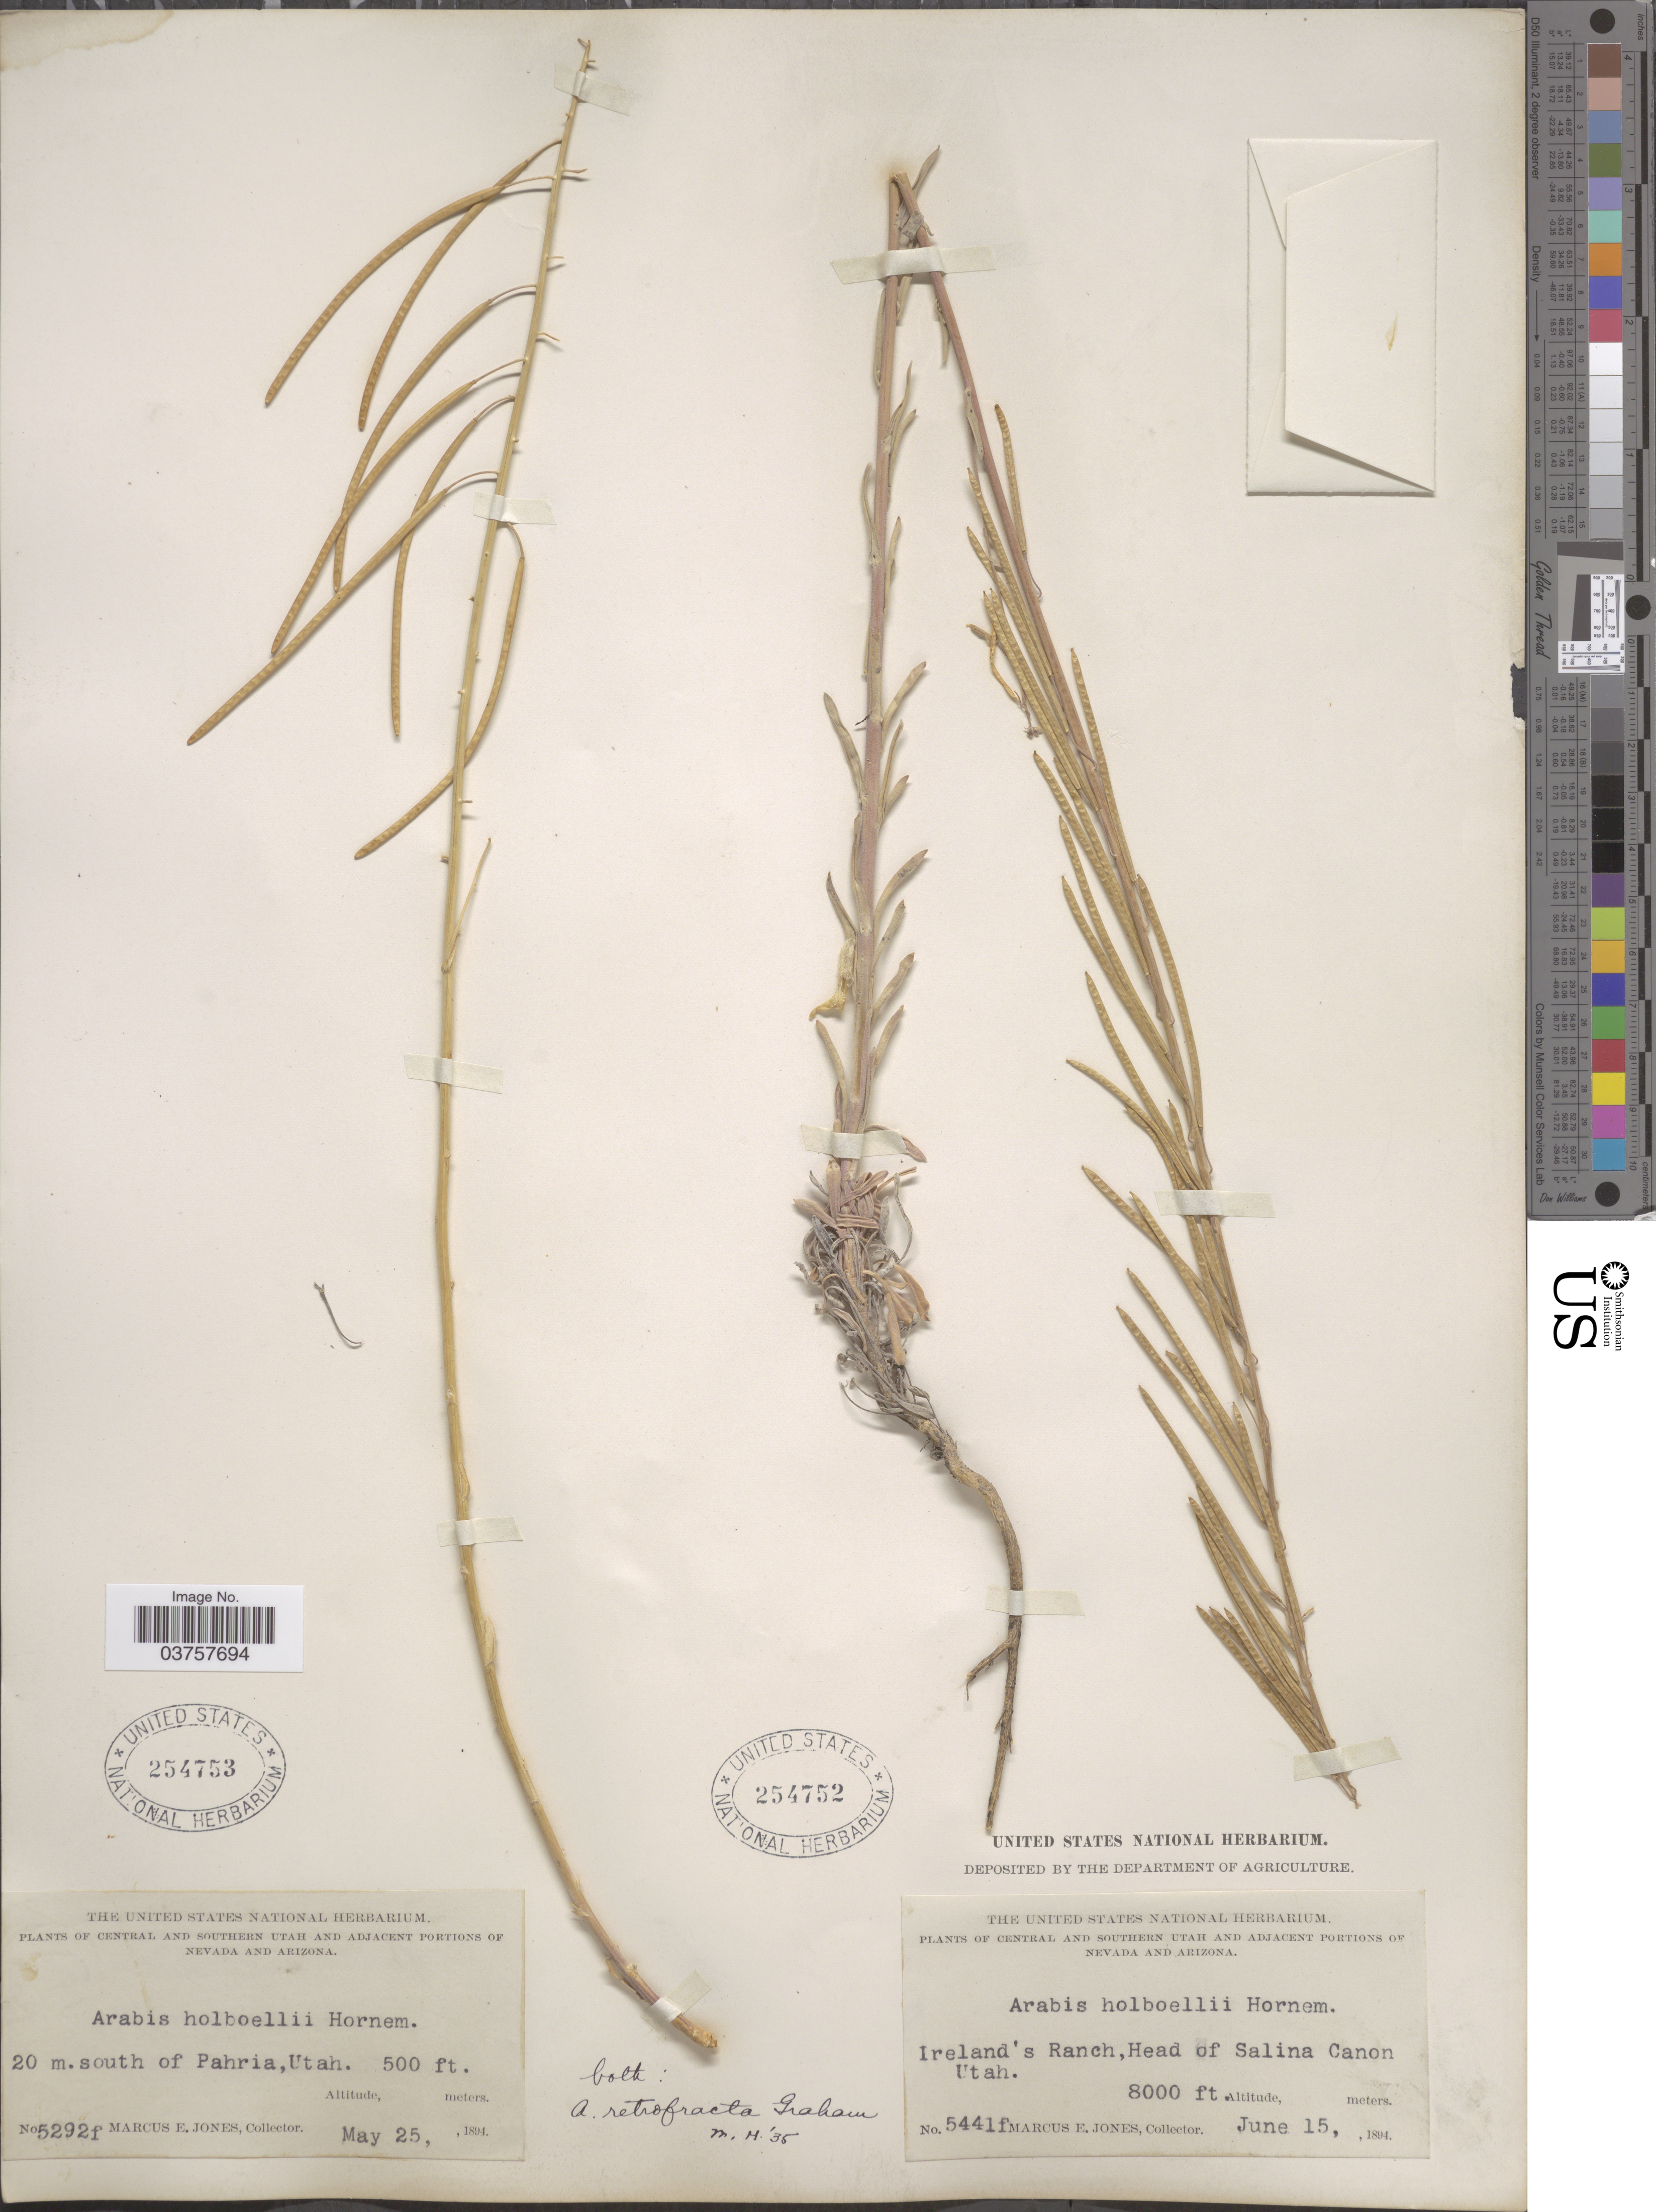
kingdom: Plantae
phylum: Tracheophyta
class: Magnoliopsida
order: Brassicales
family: Brassicaceae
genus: Arabis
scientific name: Arabis holboellii var. retrofracta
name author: Rydb.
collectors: M. E. Jones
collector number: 5441f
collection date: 1894-06-15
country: United States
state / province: Utah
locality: Central and Southern Utah. Ireland's Ranch,Head of Salina Canon.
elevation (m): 2438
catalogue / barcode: US 254752-2